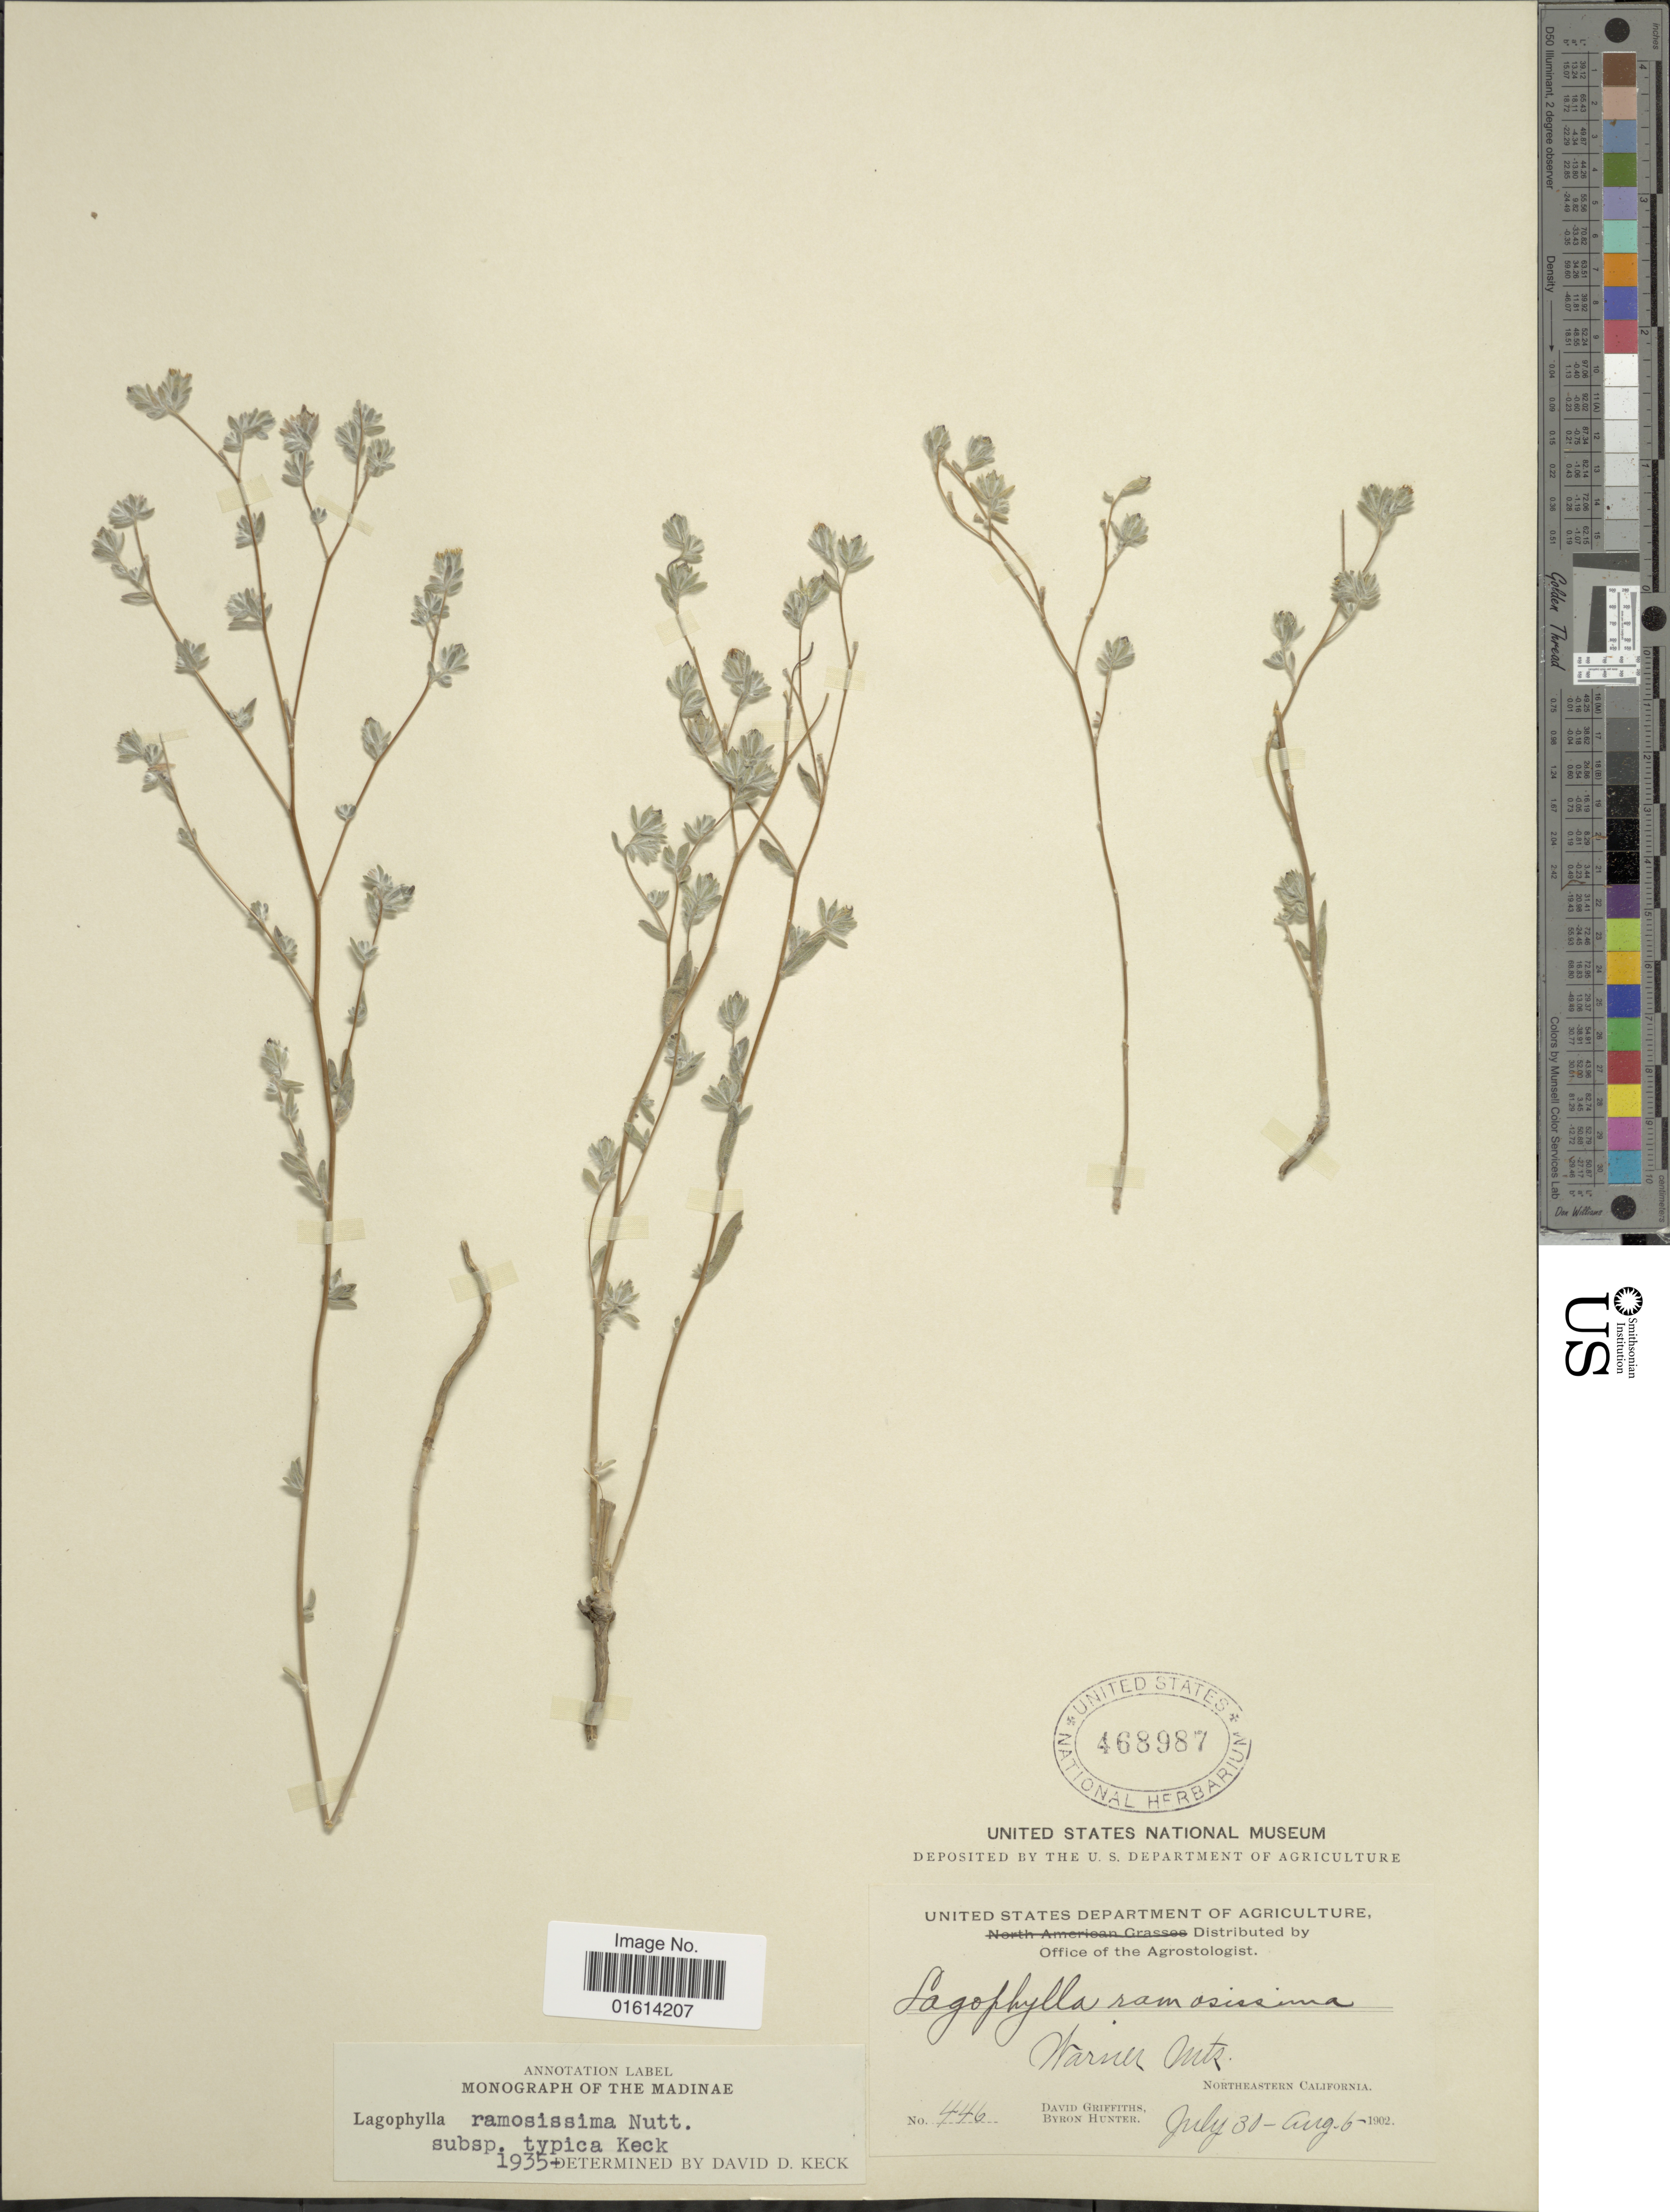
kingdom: Plantae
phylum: Tracheophyta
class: Magnoliopsida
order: Asterales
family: Asteraceae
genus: Lagophylla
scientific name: Lagophylla ramosissima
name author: Nutt.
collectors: D. Griffiths & B. Hunter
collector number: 446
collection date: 1902-07-30/1902-08-06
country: United States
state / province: California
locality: Warner Mts., Northeastern California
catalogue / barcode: US 468987